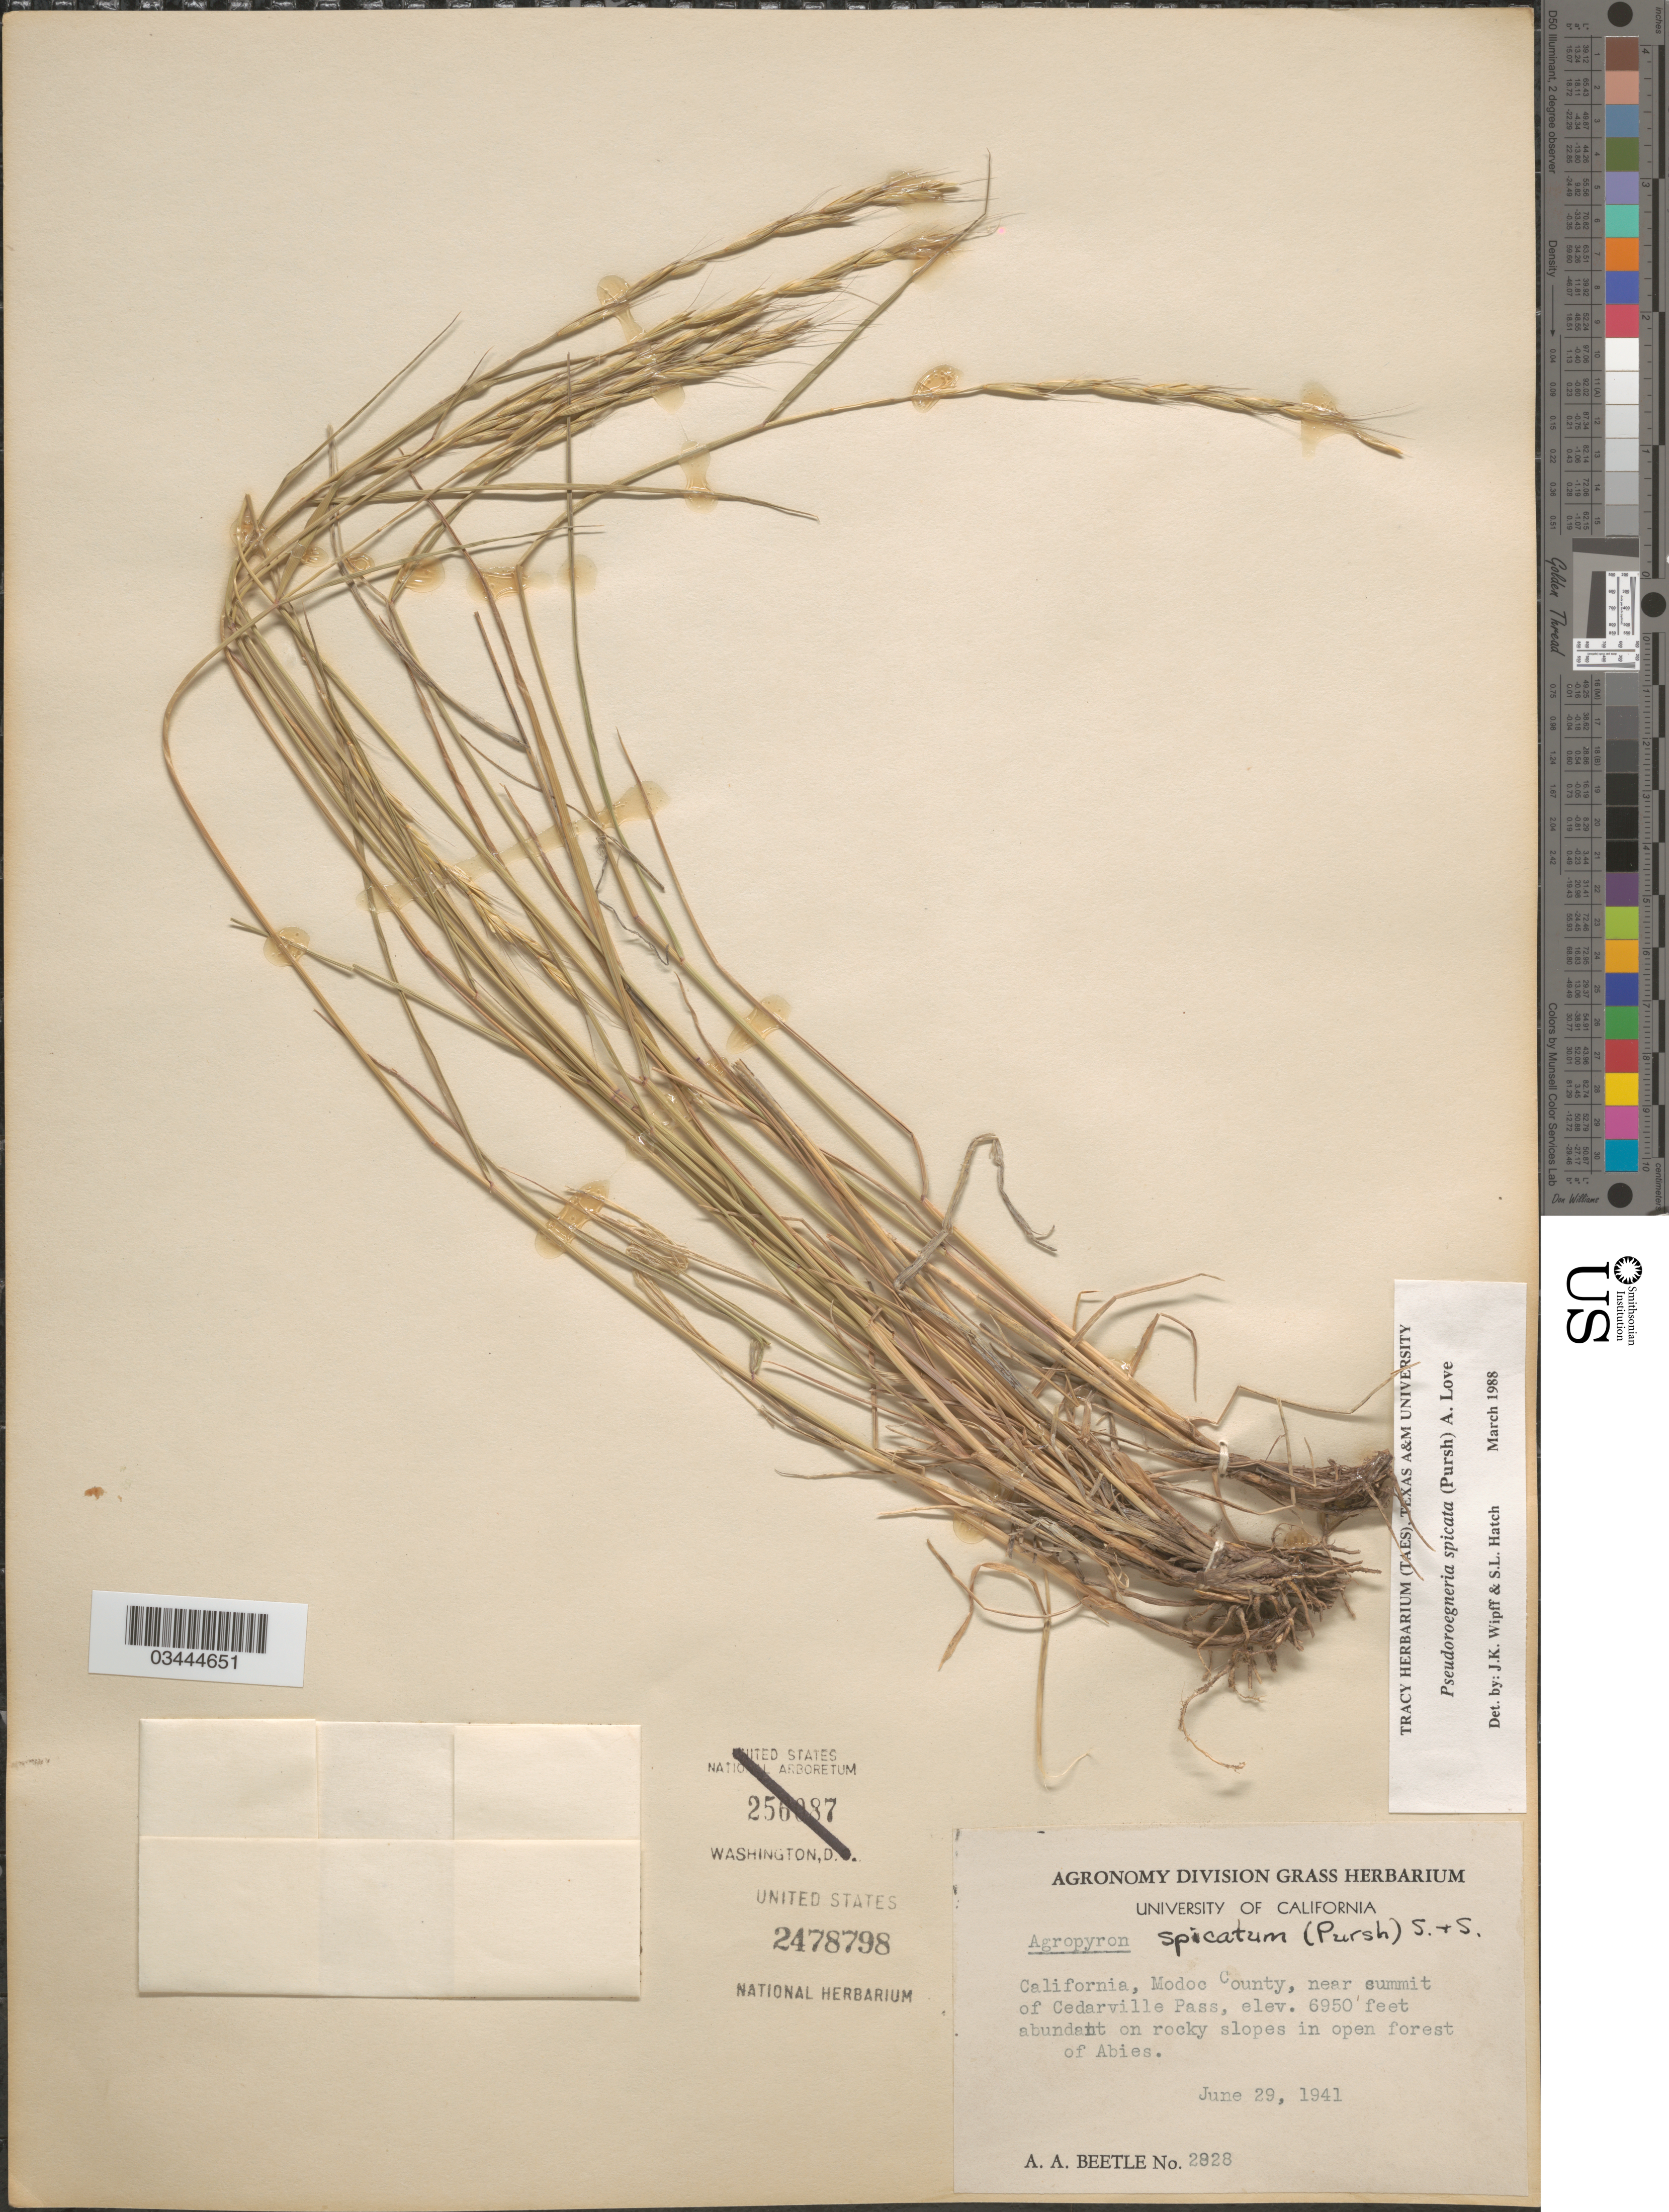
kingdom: Plantae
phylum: Tracheophyta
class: Liliopsida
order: Poales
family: Poaceae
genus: Pseudoroegneria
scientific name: Pseudoroegneria spicata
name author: (Pursh) Á. Löve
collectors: A. A. Beetle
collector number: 2828*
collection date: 1941-06-29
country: United States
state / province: California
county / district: Modoc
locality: Modoc County, near summit of Cedarville Pass, abundant on rocky slopes in open forest of Abies.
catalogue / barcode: US 2478798